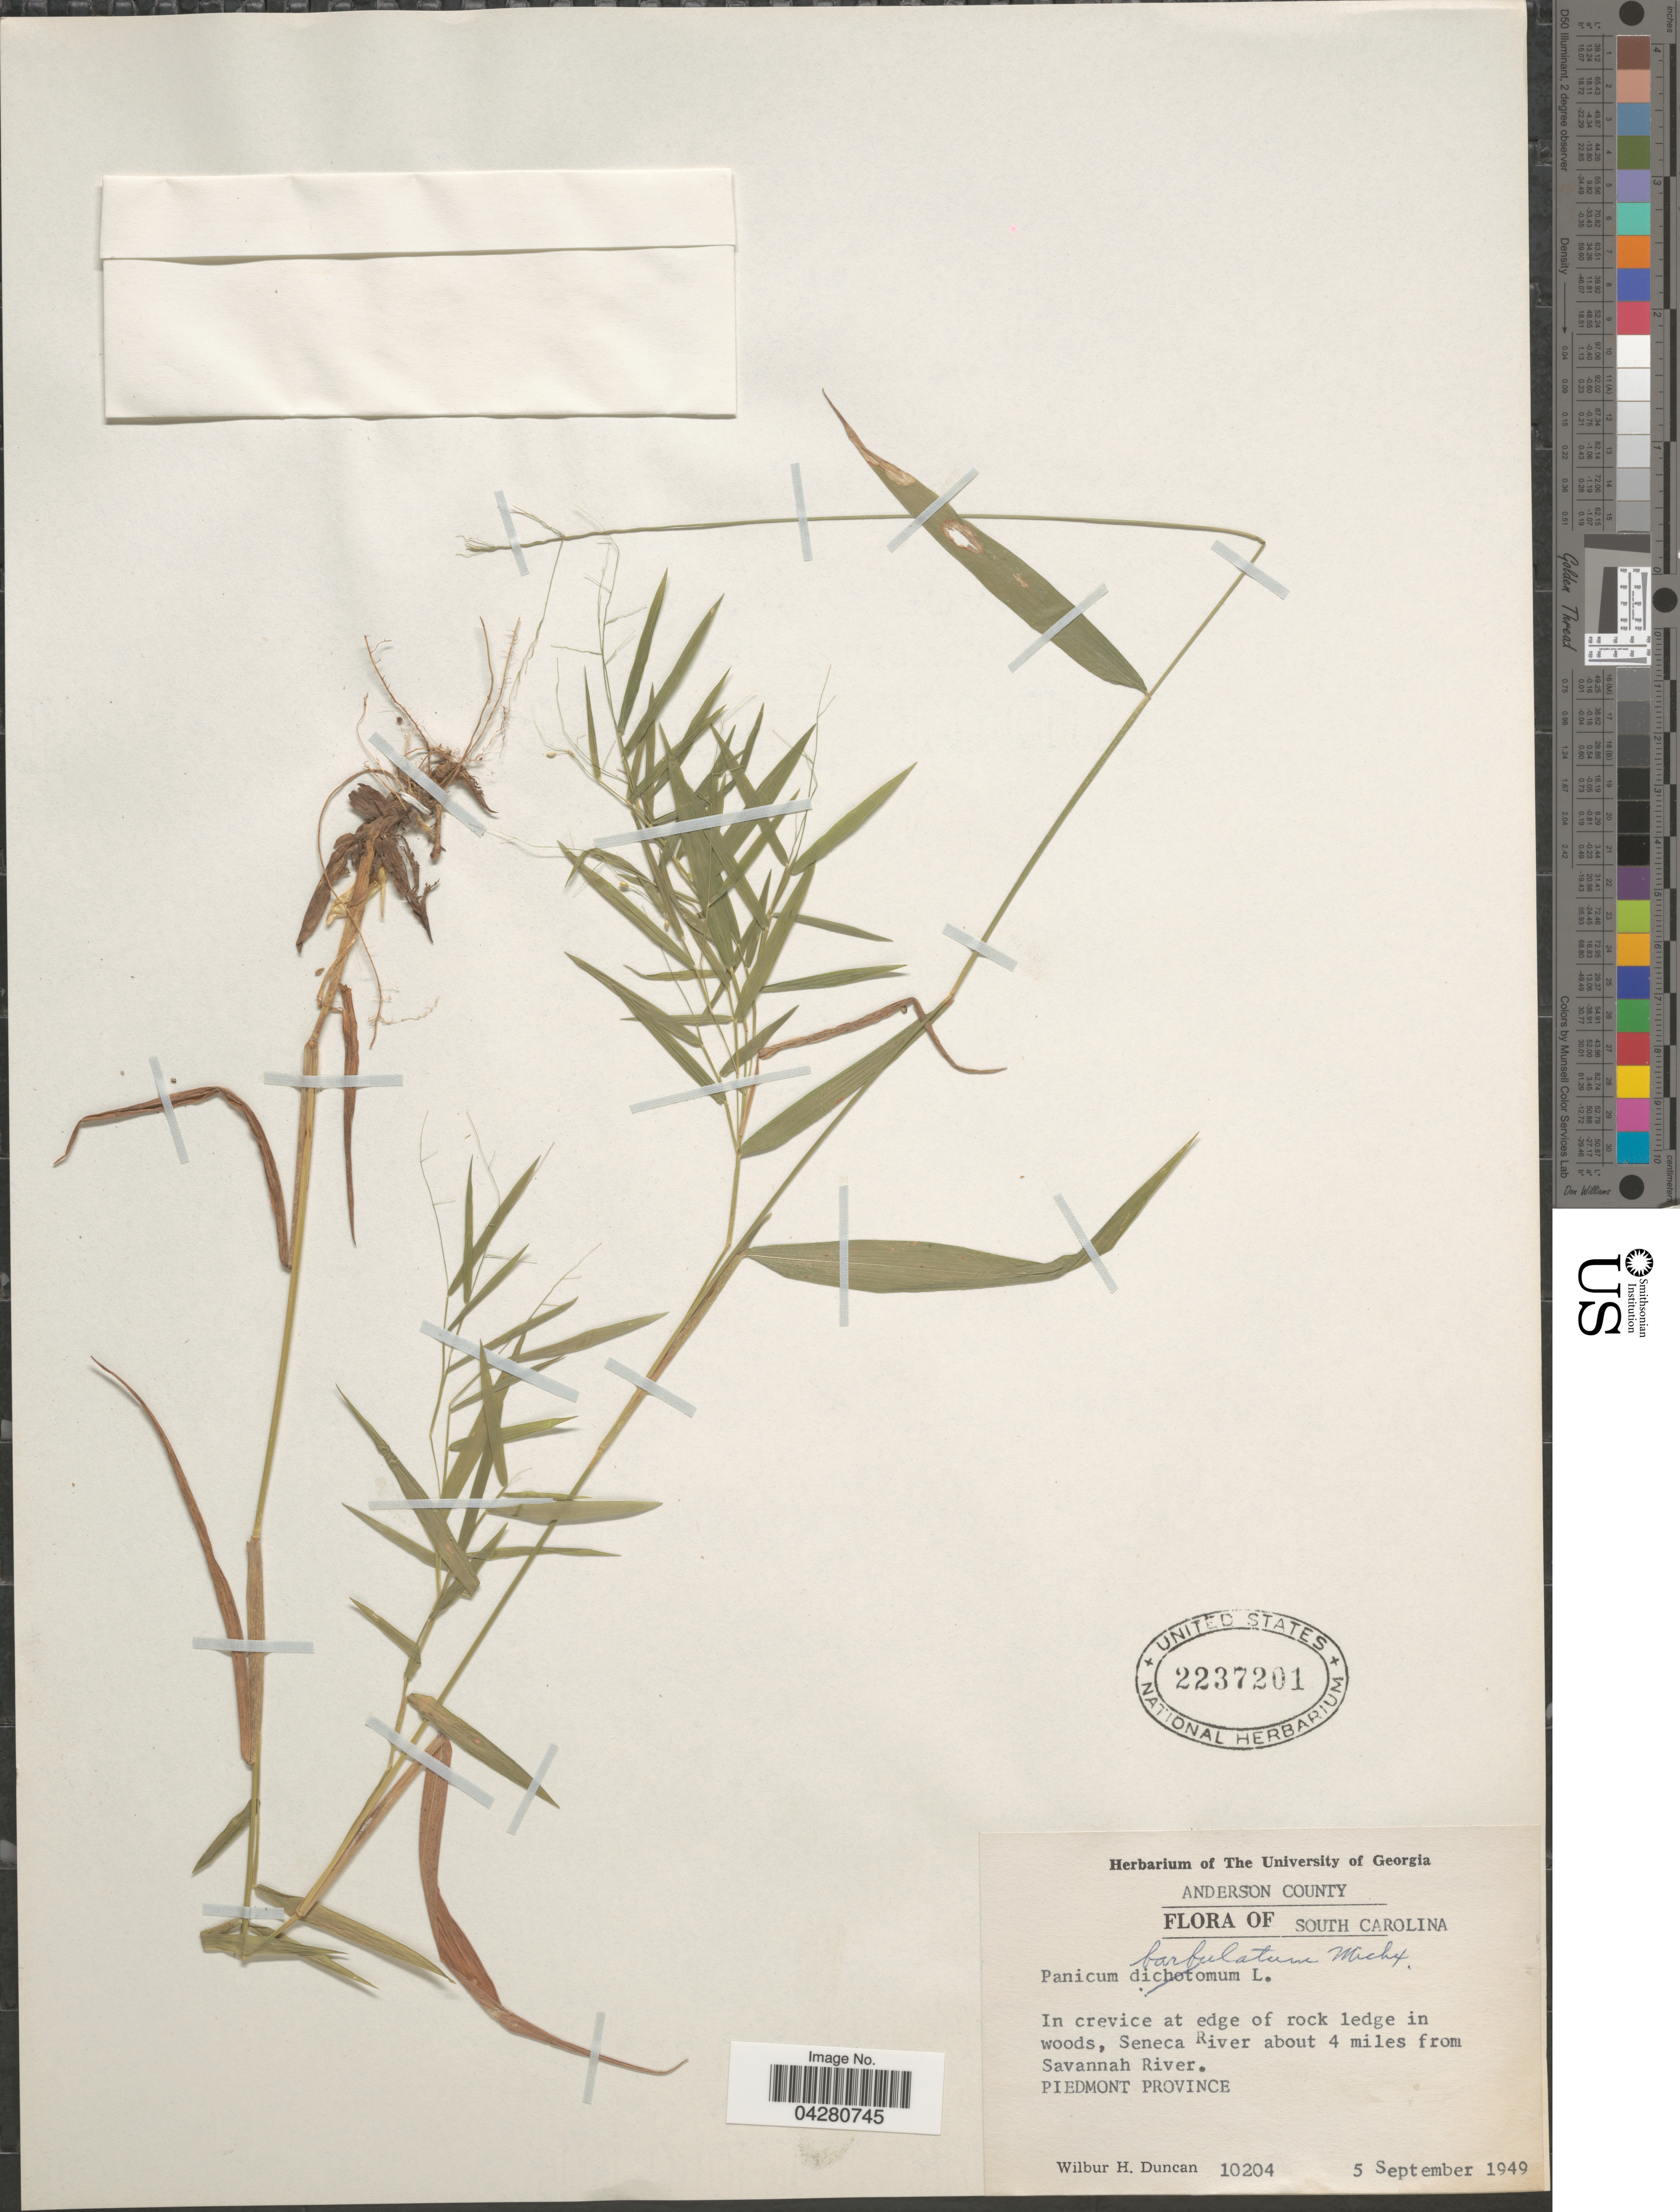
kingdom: Plantae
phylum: Tracheophyta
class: Liliopsida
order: Poales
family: Poaceae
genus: Dichanthelium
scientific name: Dichanthelium dichotomum var. dichotomum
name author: (L.) Gould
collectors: W. H. Duncan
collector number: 10204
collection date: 1949-09-05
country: United States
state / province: South Carolina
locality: Anderson County. Seneca River about 4 miles from Savannah River. Piedmont Province.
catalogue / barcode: US 2237201